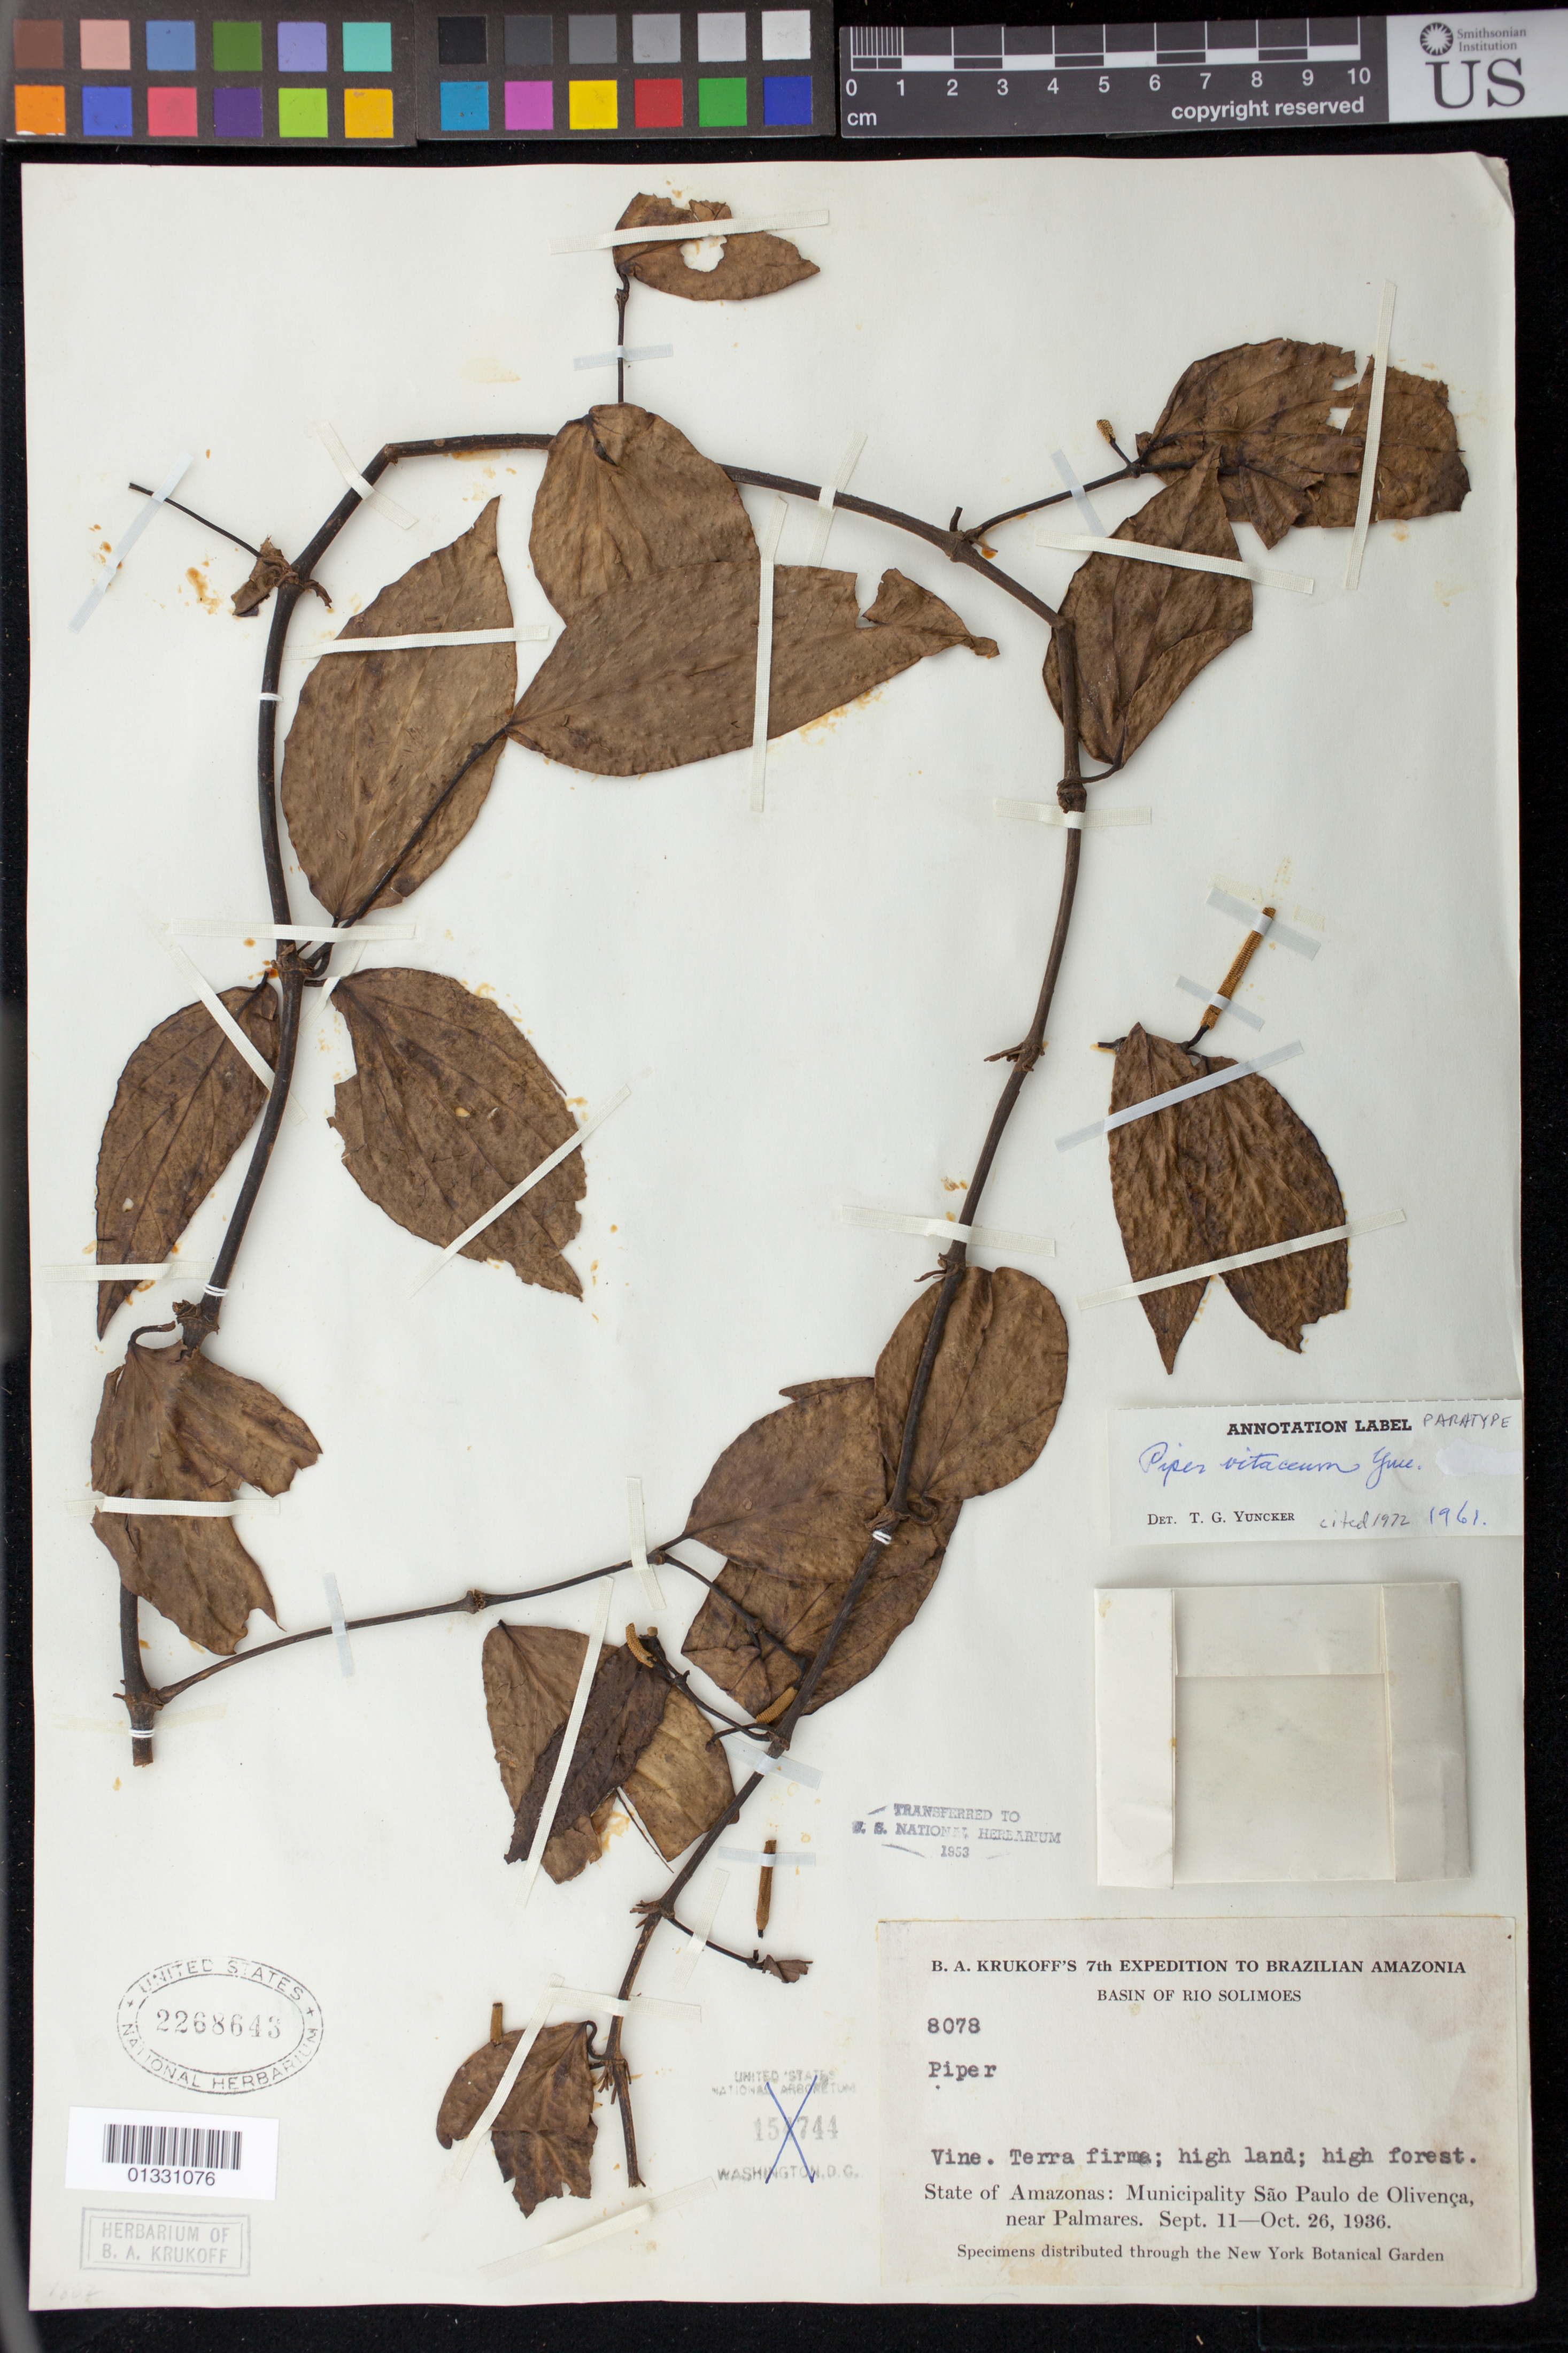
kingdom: Plantae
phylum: Tracheophyta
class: Magnoliopsida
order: Piperales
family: Piperaceae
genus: Piper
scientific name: Piper vitaceum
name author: Yunck.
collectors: B. A. Krukoff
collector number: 8078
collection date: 1936-09-11/1936-10-26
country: Brazil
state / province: Amazonas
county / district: São Paulo de Olivença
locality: Near Palmares.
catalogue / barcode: US 2268643